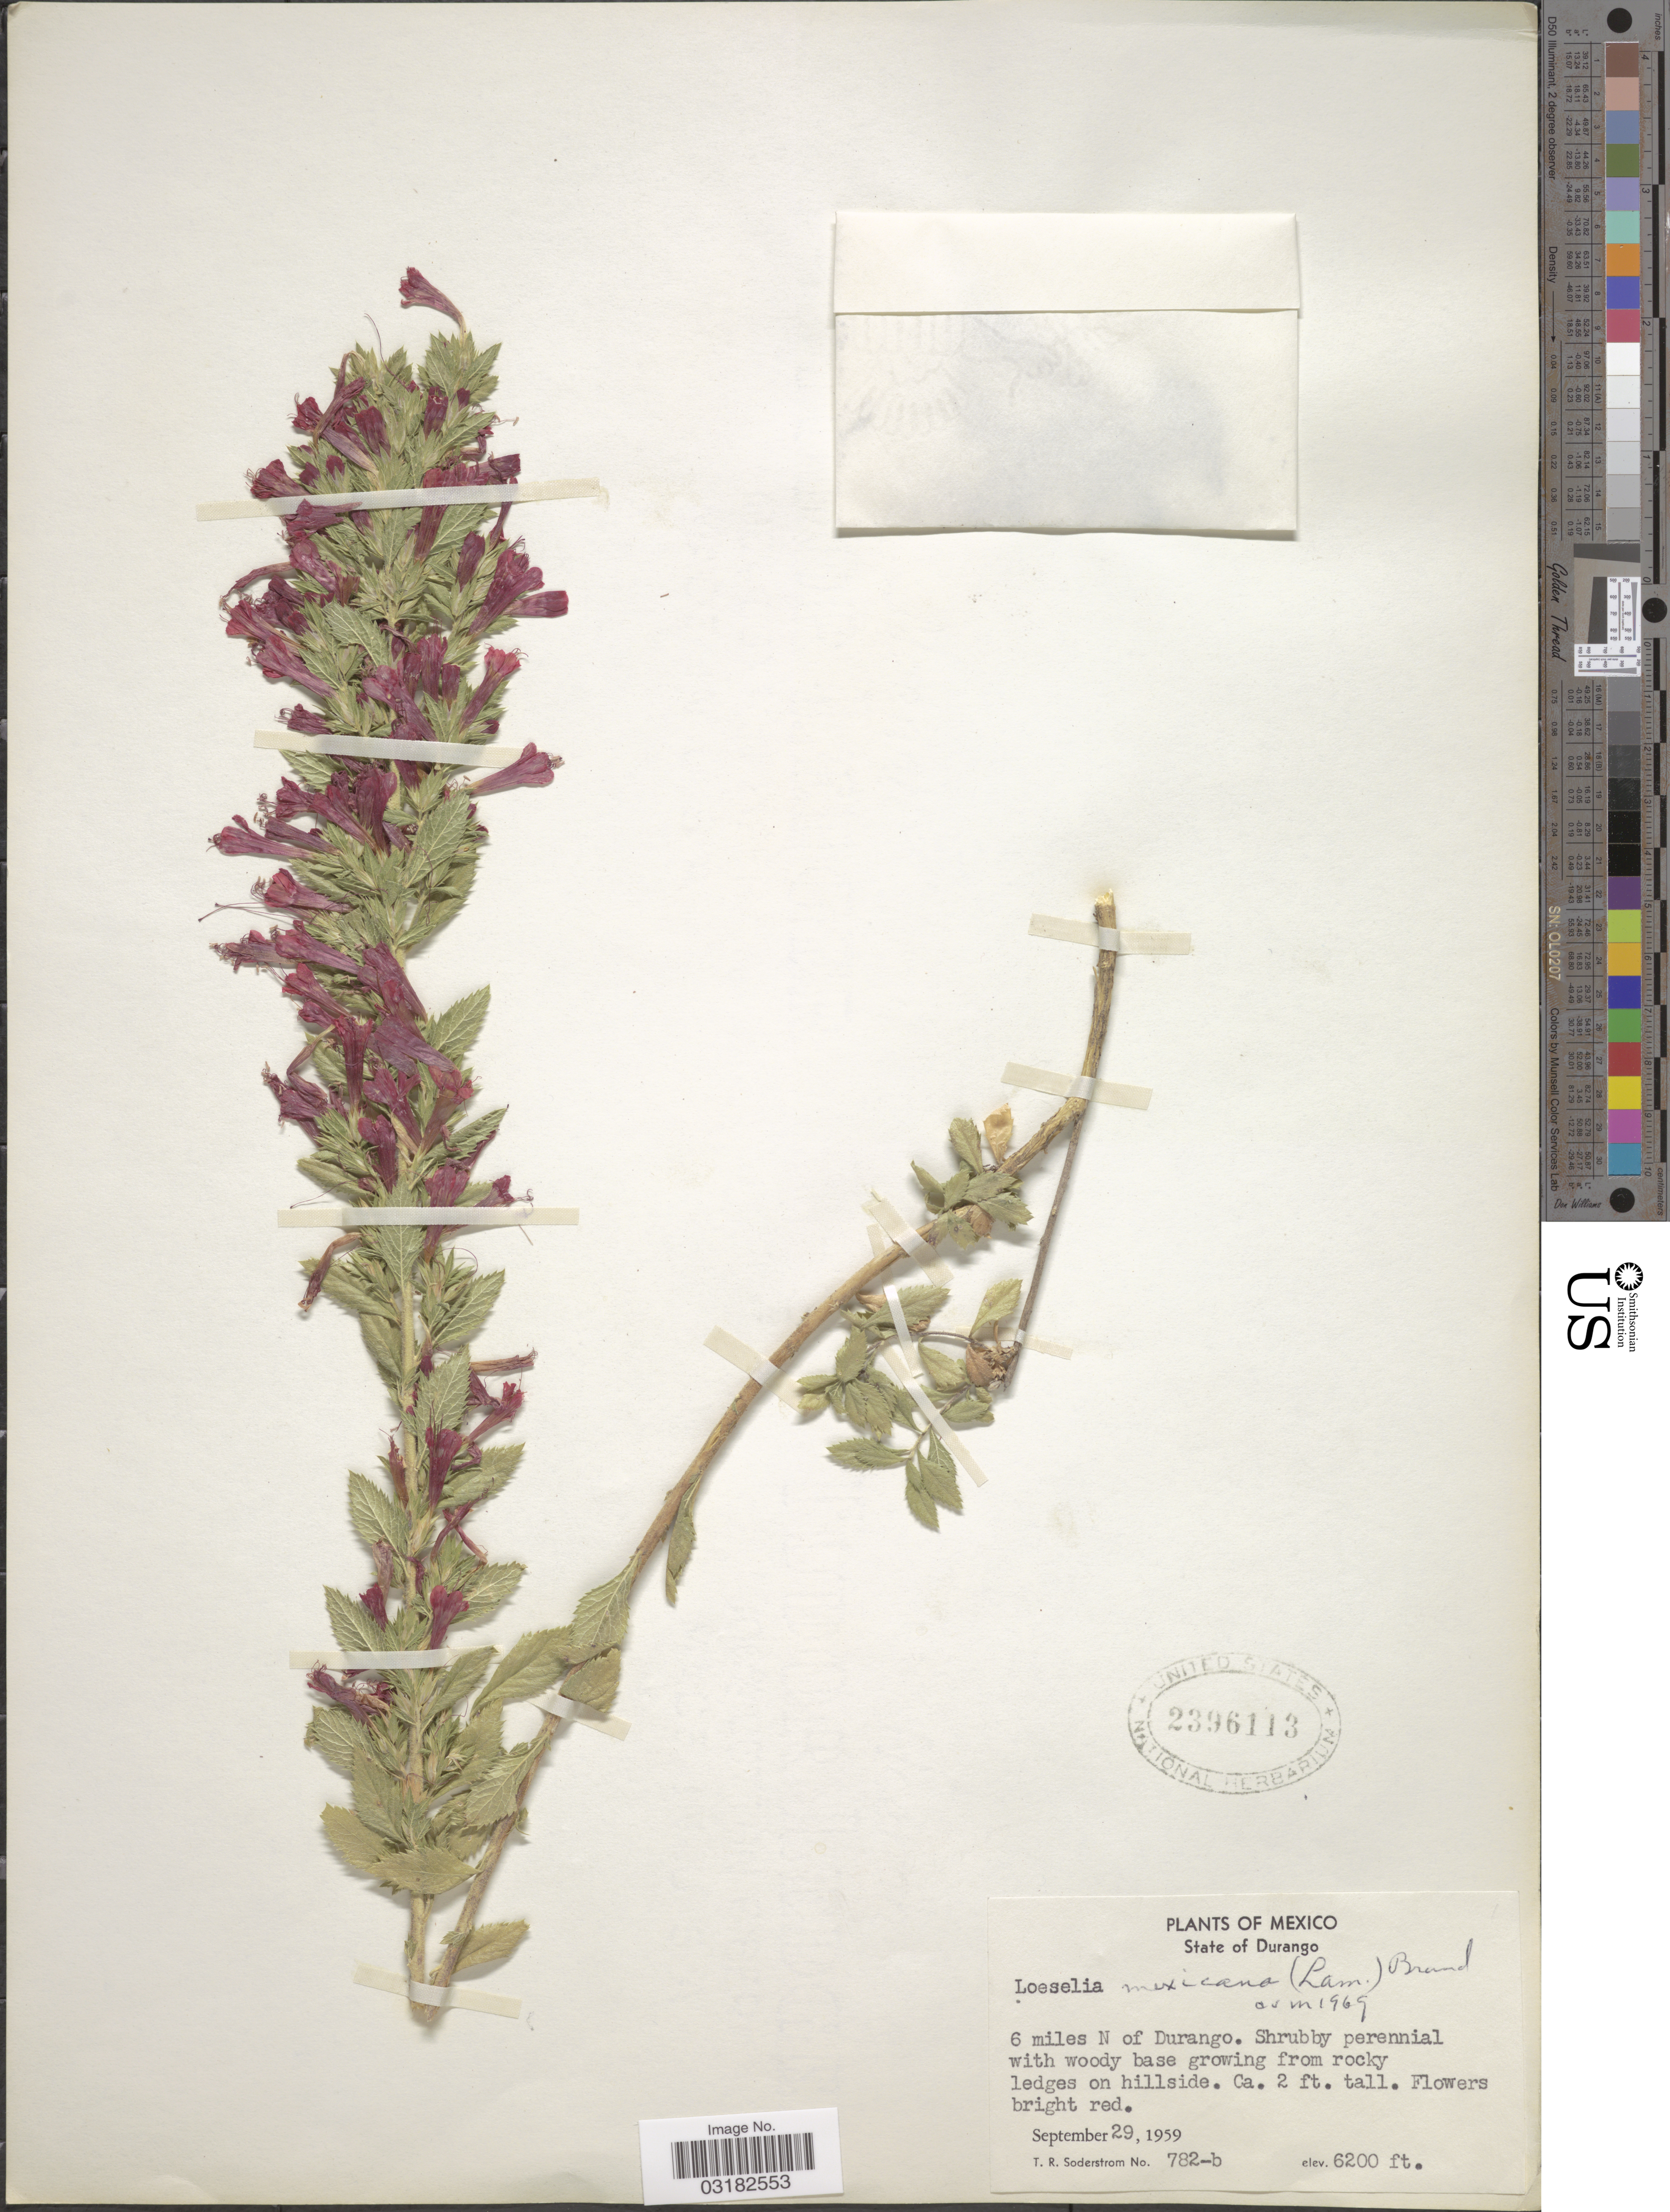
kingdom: Plantae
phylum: Tracheophyta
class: Magnoliopsida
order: Ericales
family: Polemoniaceae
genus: Loeselia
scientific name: Loeselia mexicana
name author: (Lam.) Brand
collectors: T. R. Soderstrom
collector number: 782-b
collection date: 1959-09-29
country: Mexico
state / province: Durango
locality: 6 miles N of Durango.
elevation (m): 1890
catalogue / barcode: US 2396113